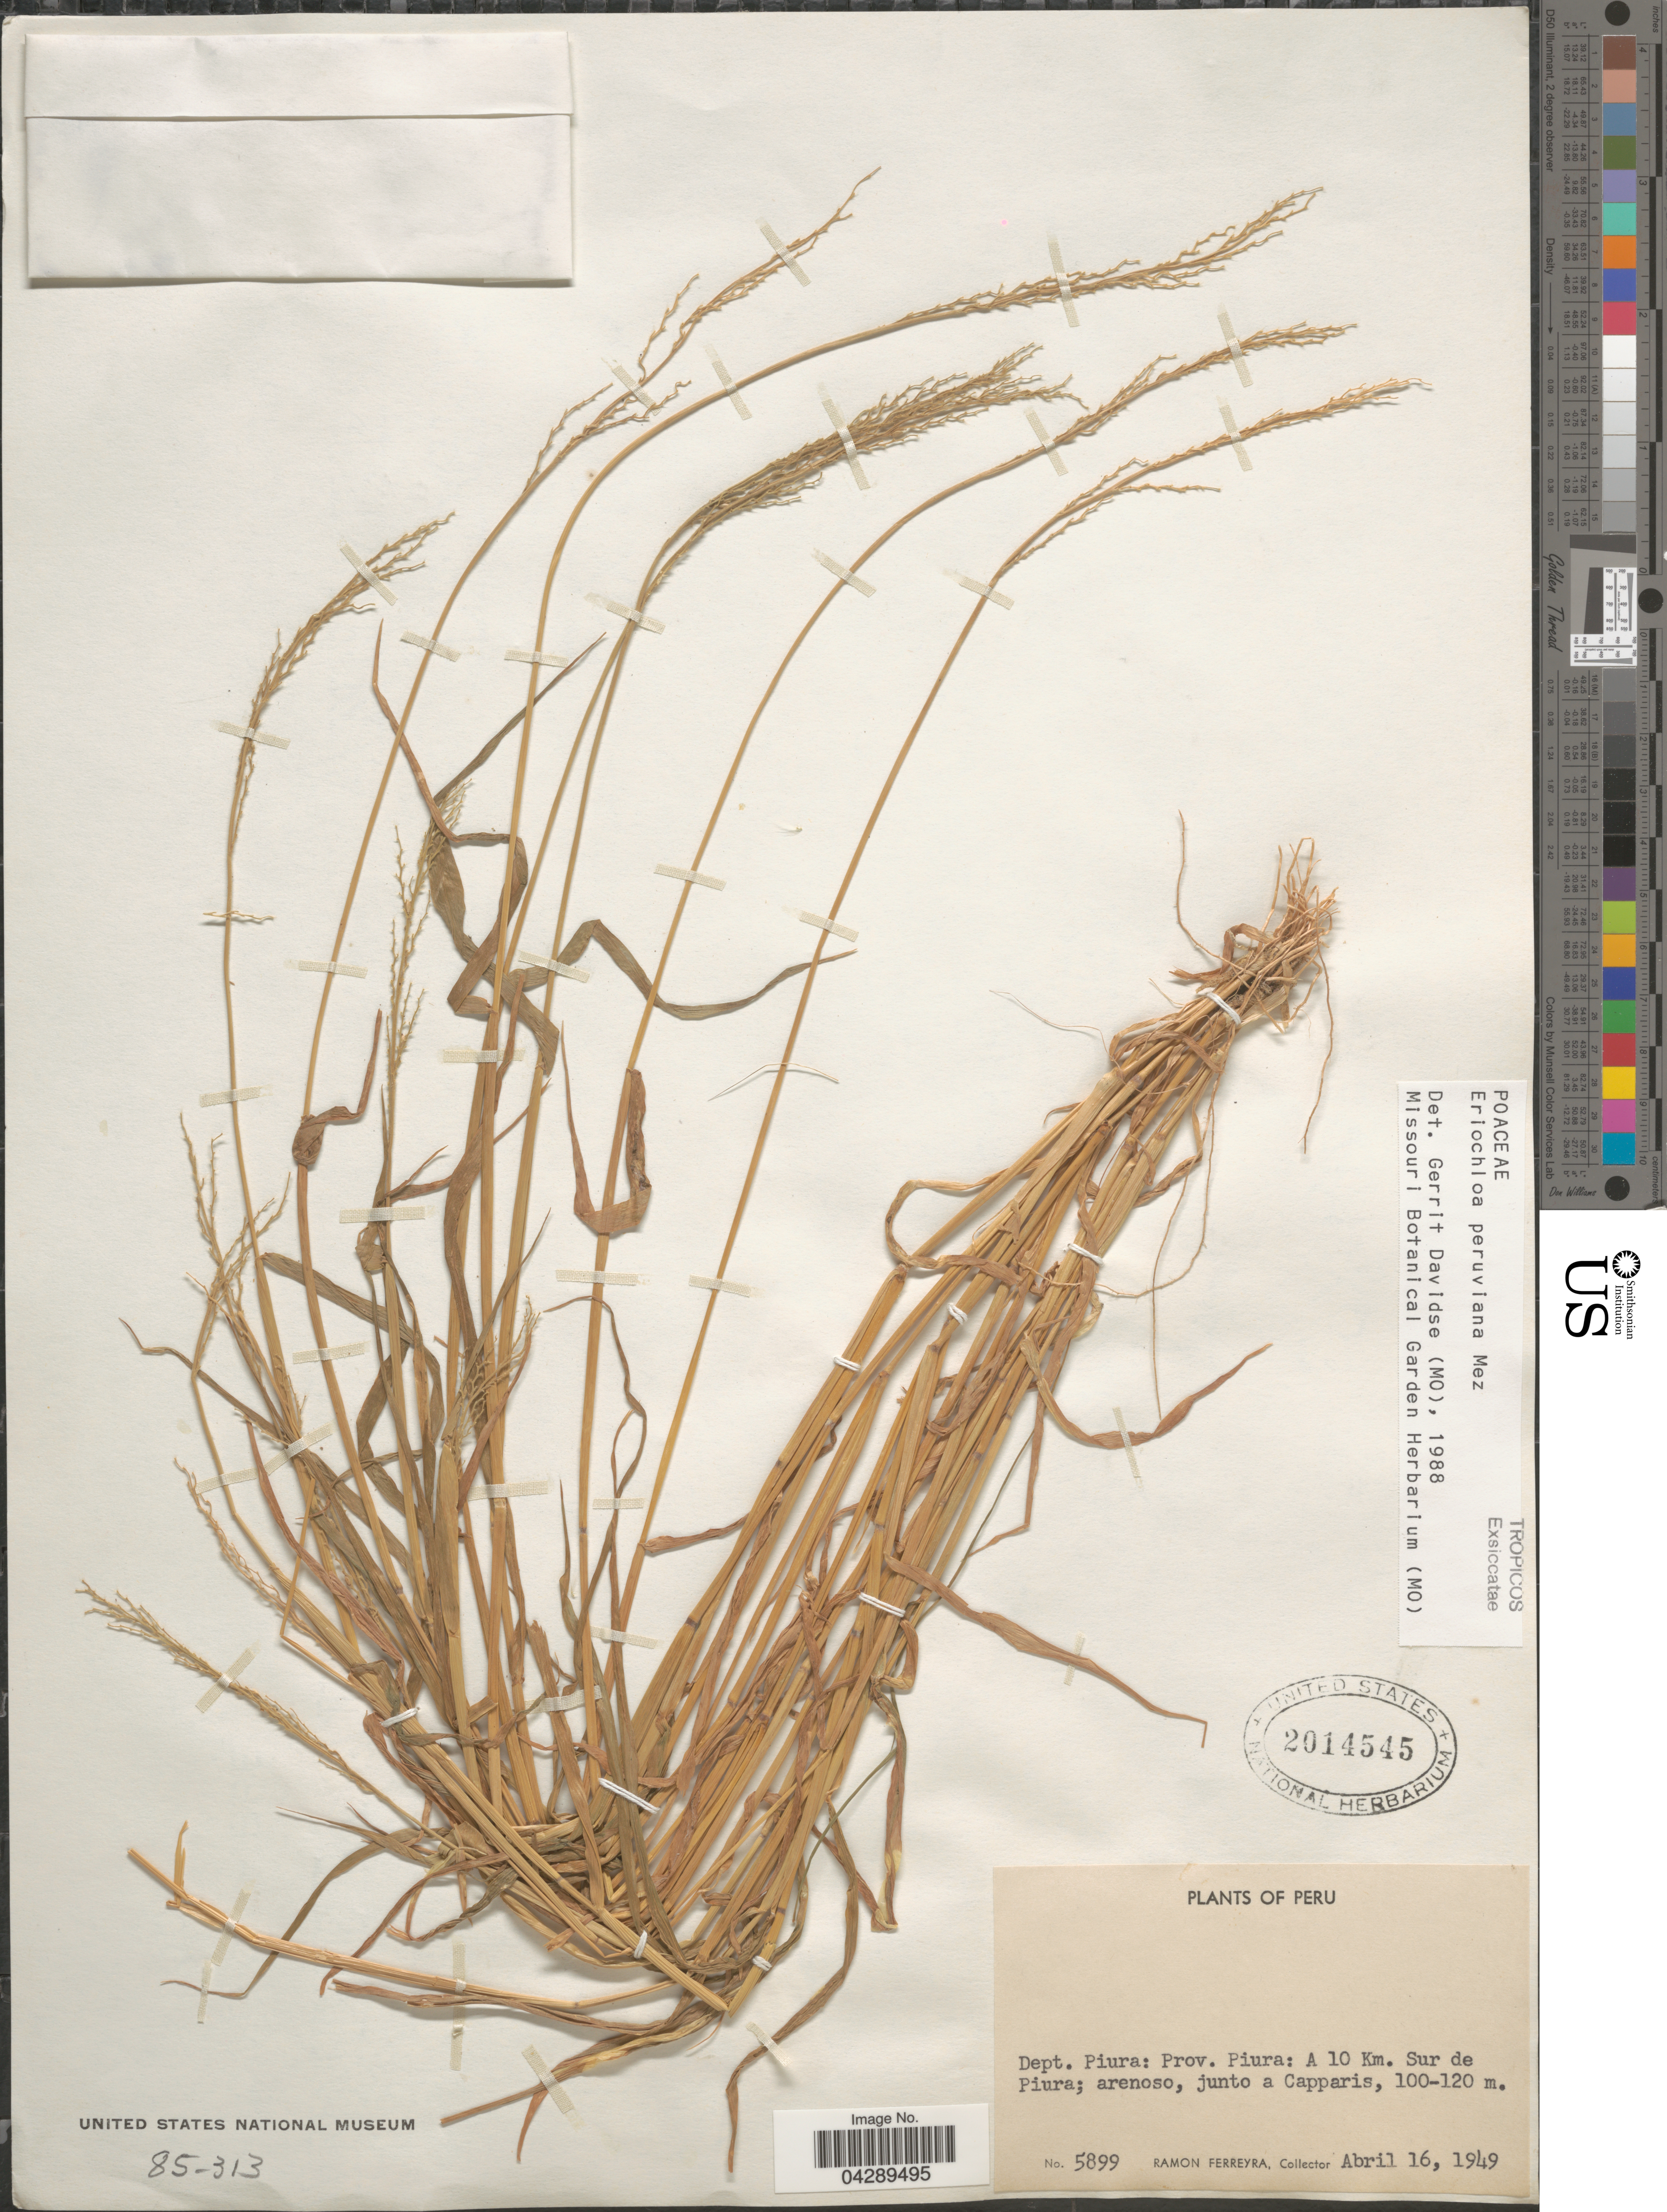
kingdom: Plantae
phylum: Tracheophyta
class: Liliopsida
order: Poales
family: Poaceae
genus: Eriochloa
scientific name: Eriochloa peruviana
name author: Mez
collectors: R. A. Ferreyra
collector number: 5899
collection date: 1949-04-16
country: Peru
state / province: Piura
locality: Dept. Piura: Prov. Piura: A 10 Km. Sur de Piura; arenoso, junto a Capparis.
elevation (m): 100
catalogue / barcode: US 2014545